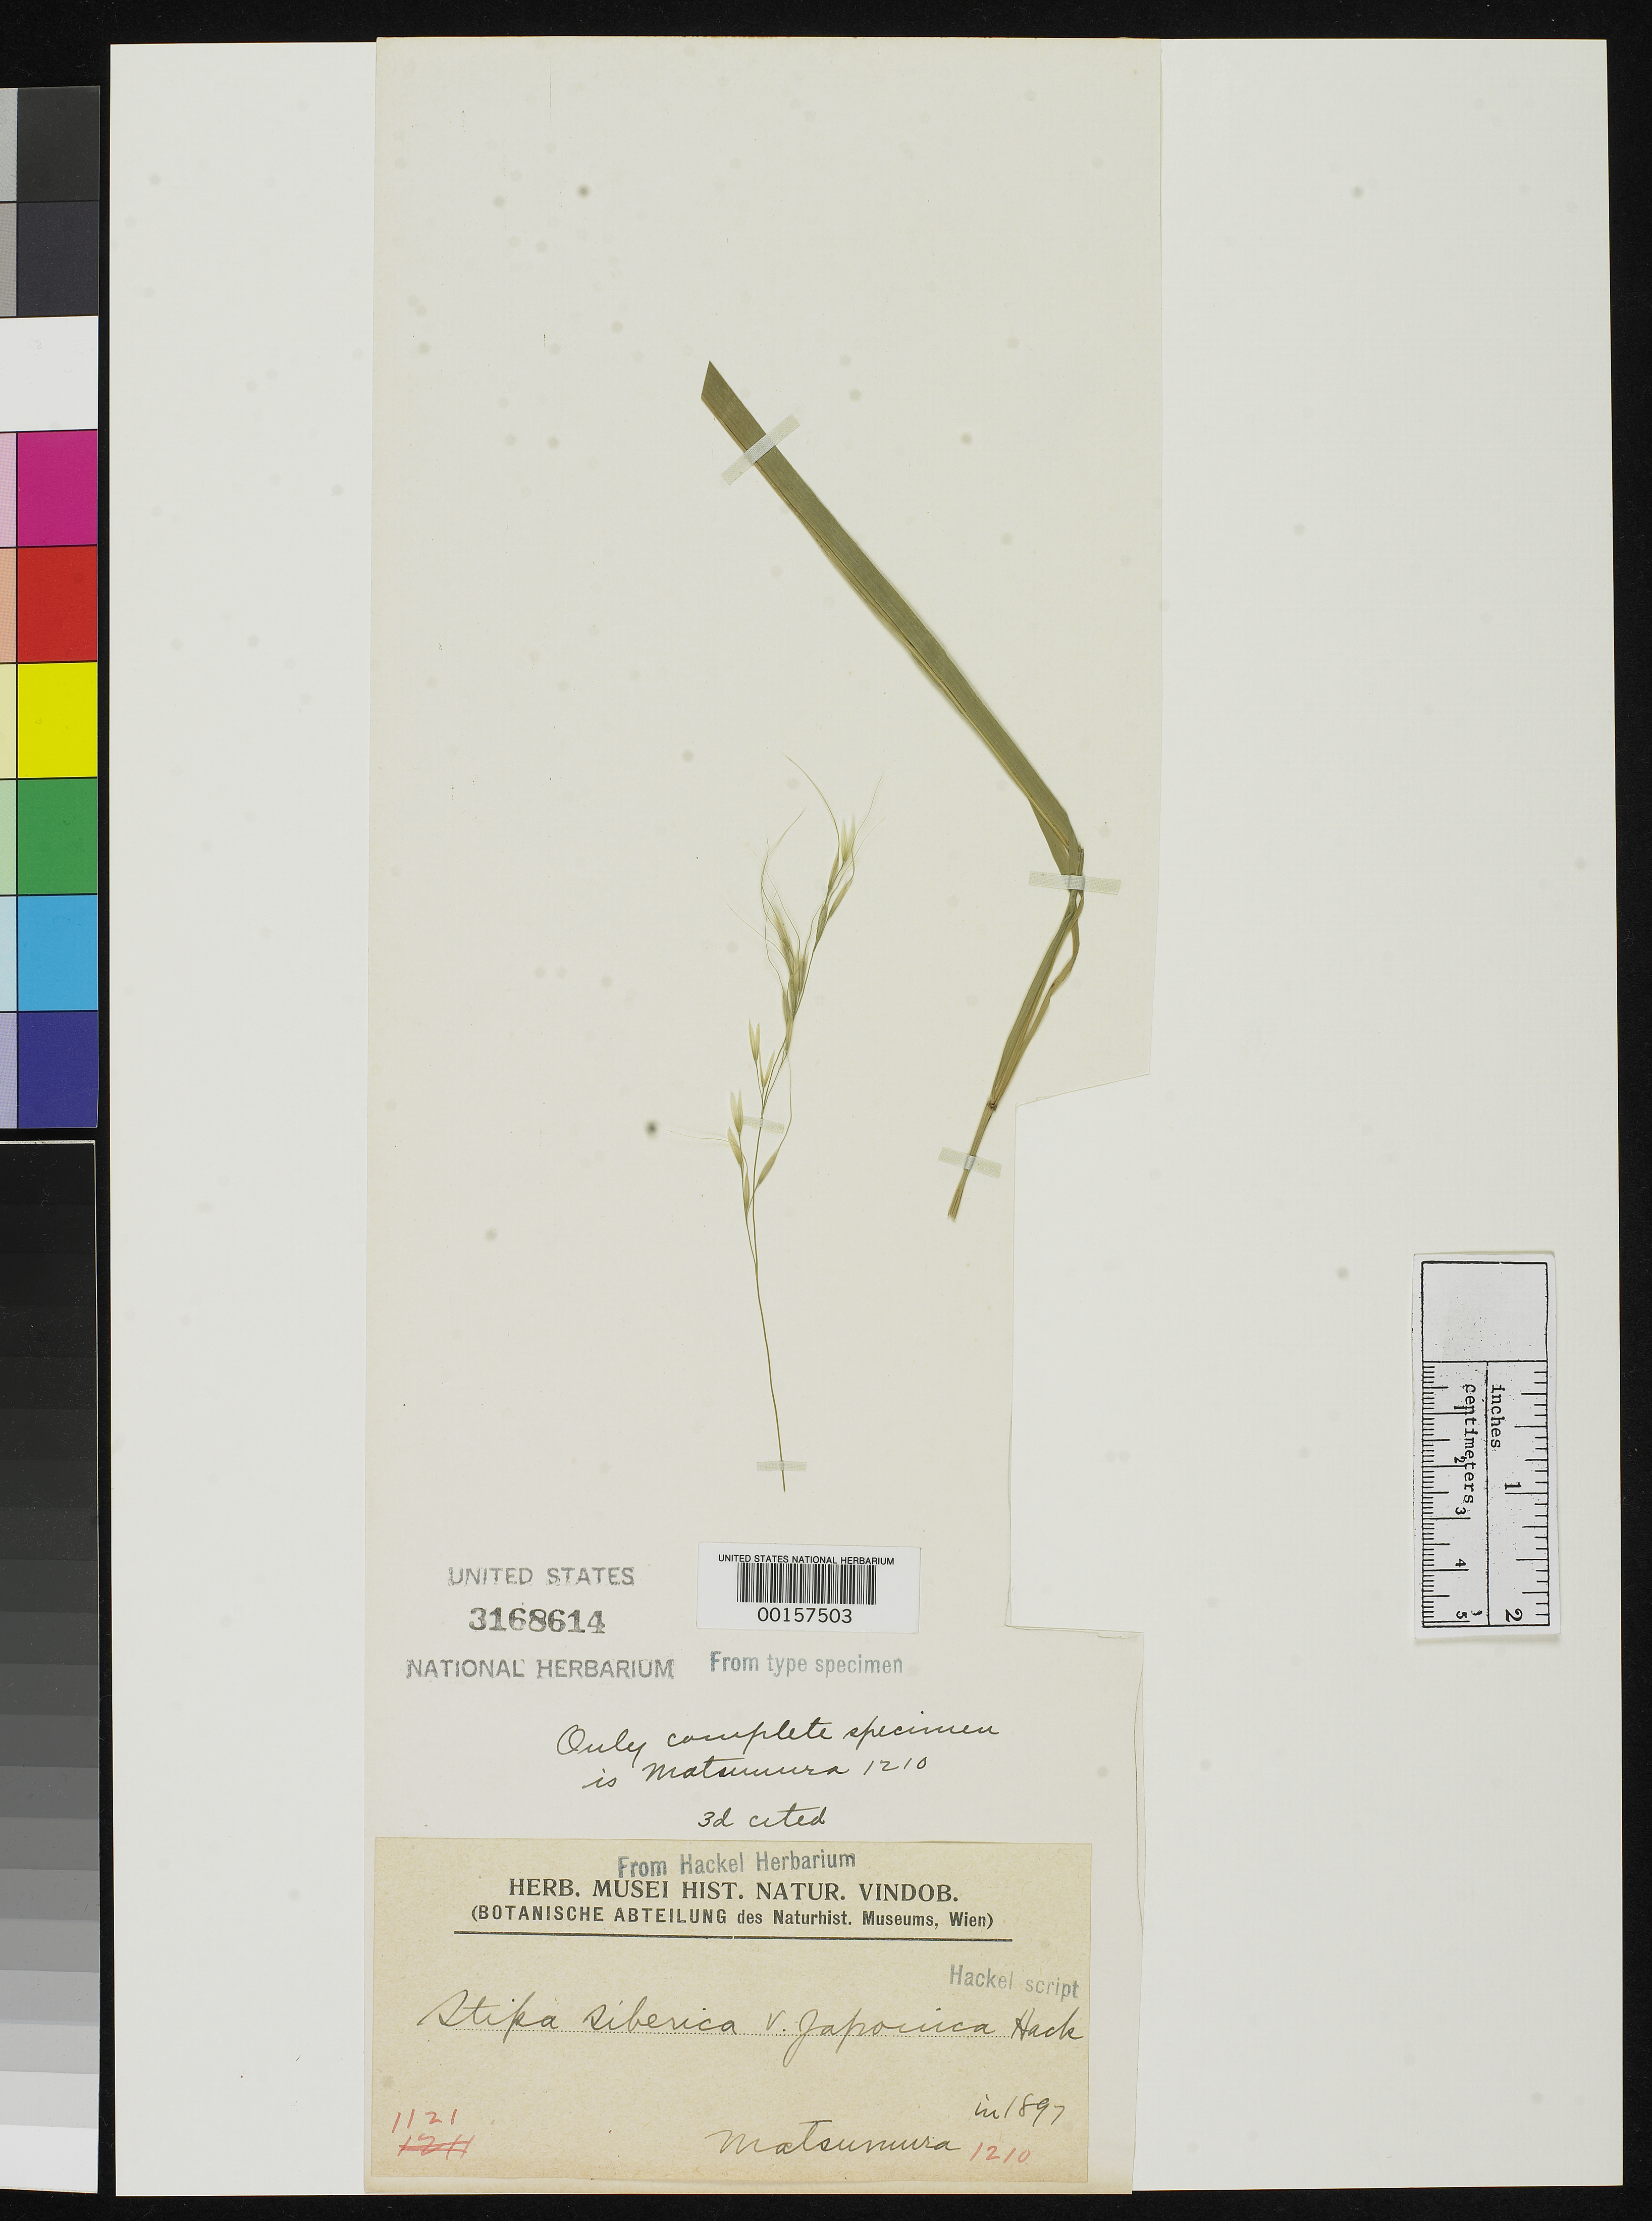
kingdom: Plantae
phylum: Tracheophyta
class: Liliopsida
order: Poales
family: Poaceae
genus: Stipa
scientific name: Stipa sibirica var. japonica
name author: Hack.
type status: Type Fragment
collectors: J. Matsumura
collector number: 1210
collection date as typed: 1897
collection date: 1897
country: Japan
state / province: Kanagawa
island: Honshu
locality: Prov. Sagami, Kirifuri, Nikko.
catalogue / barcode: US 3168614